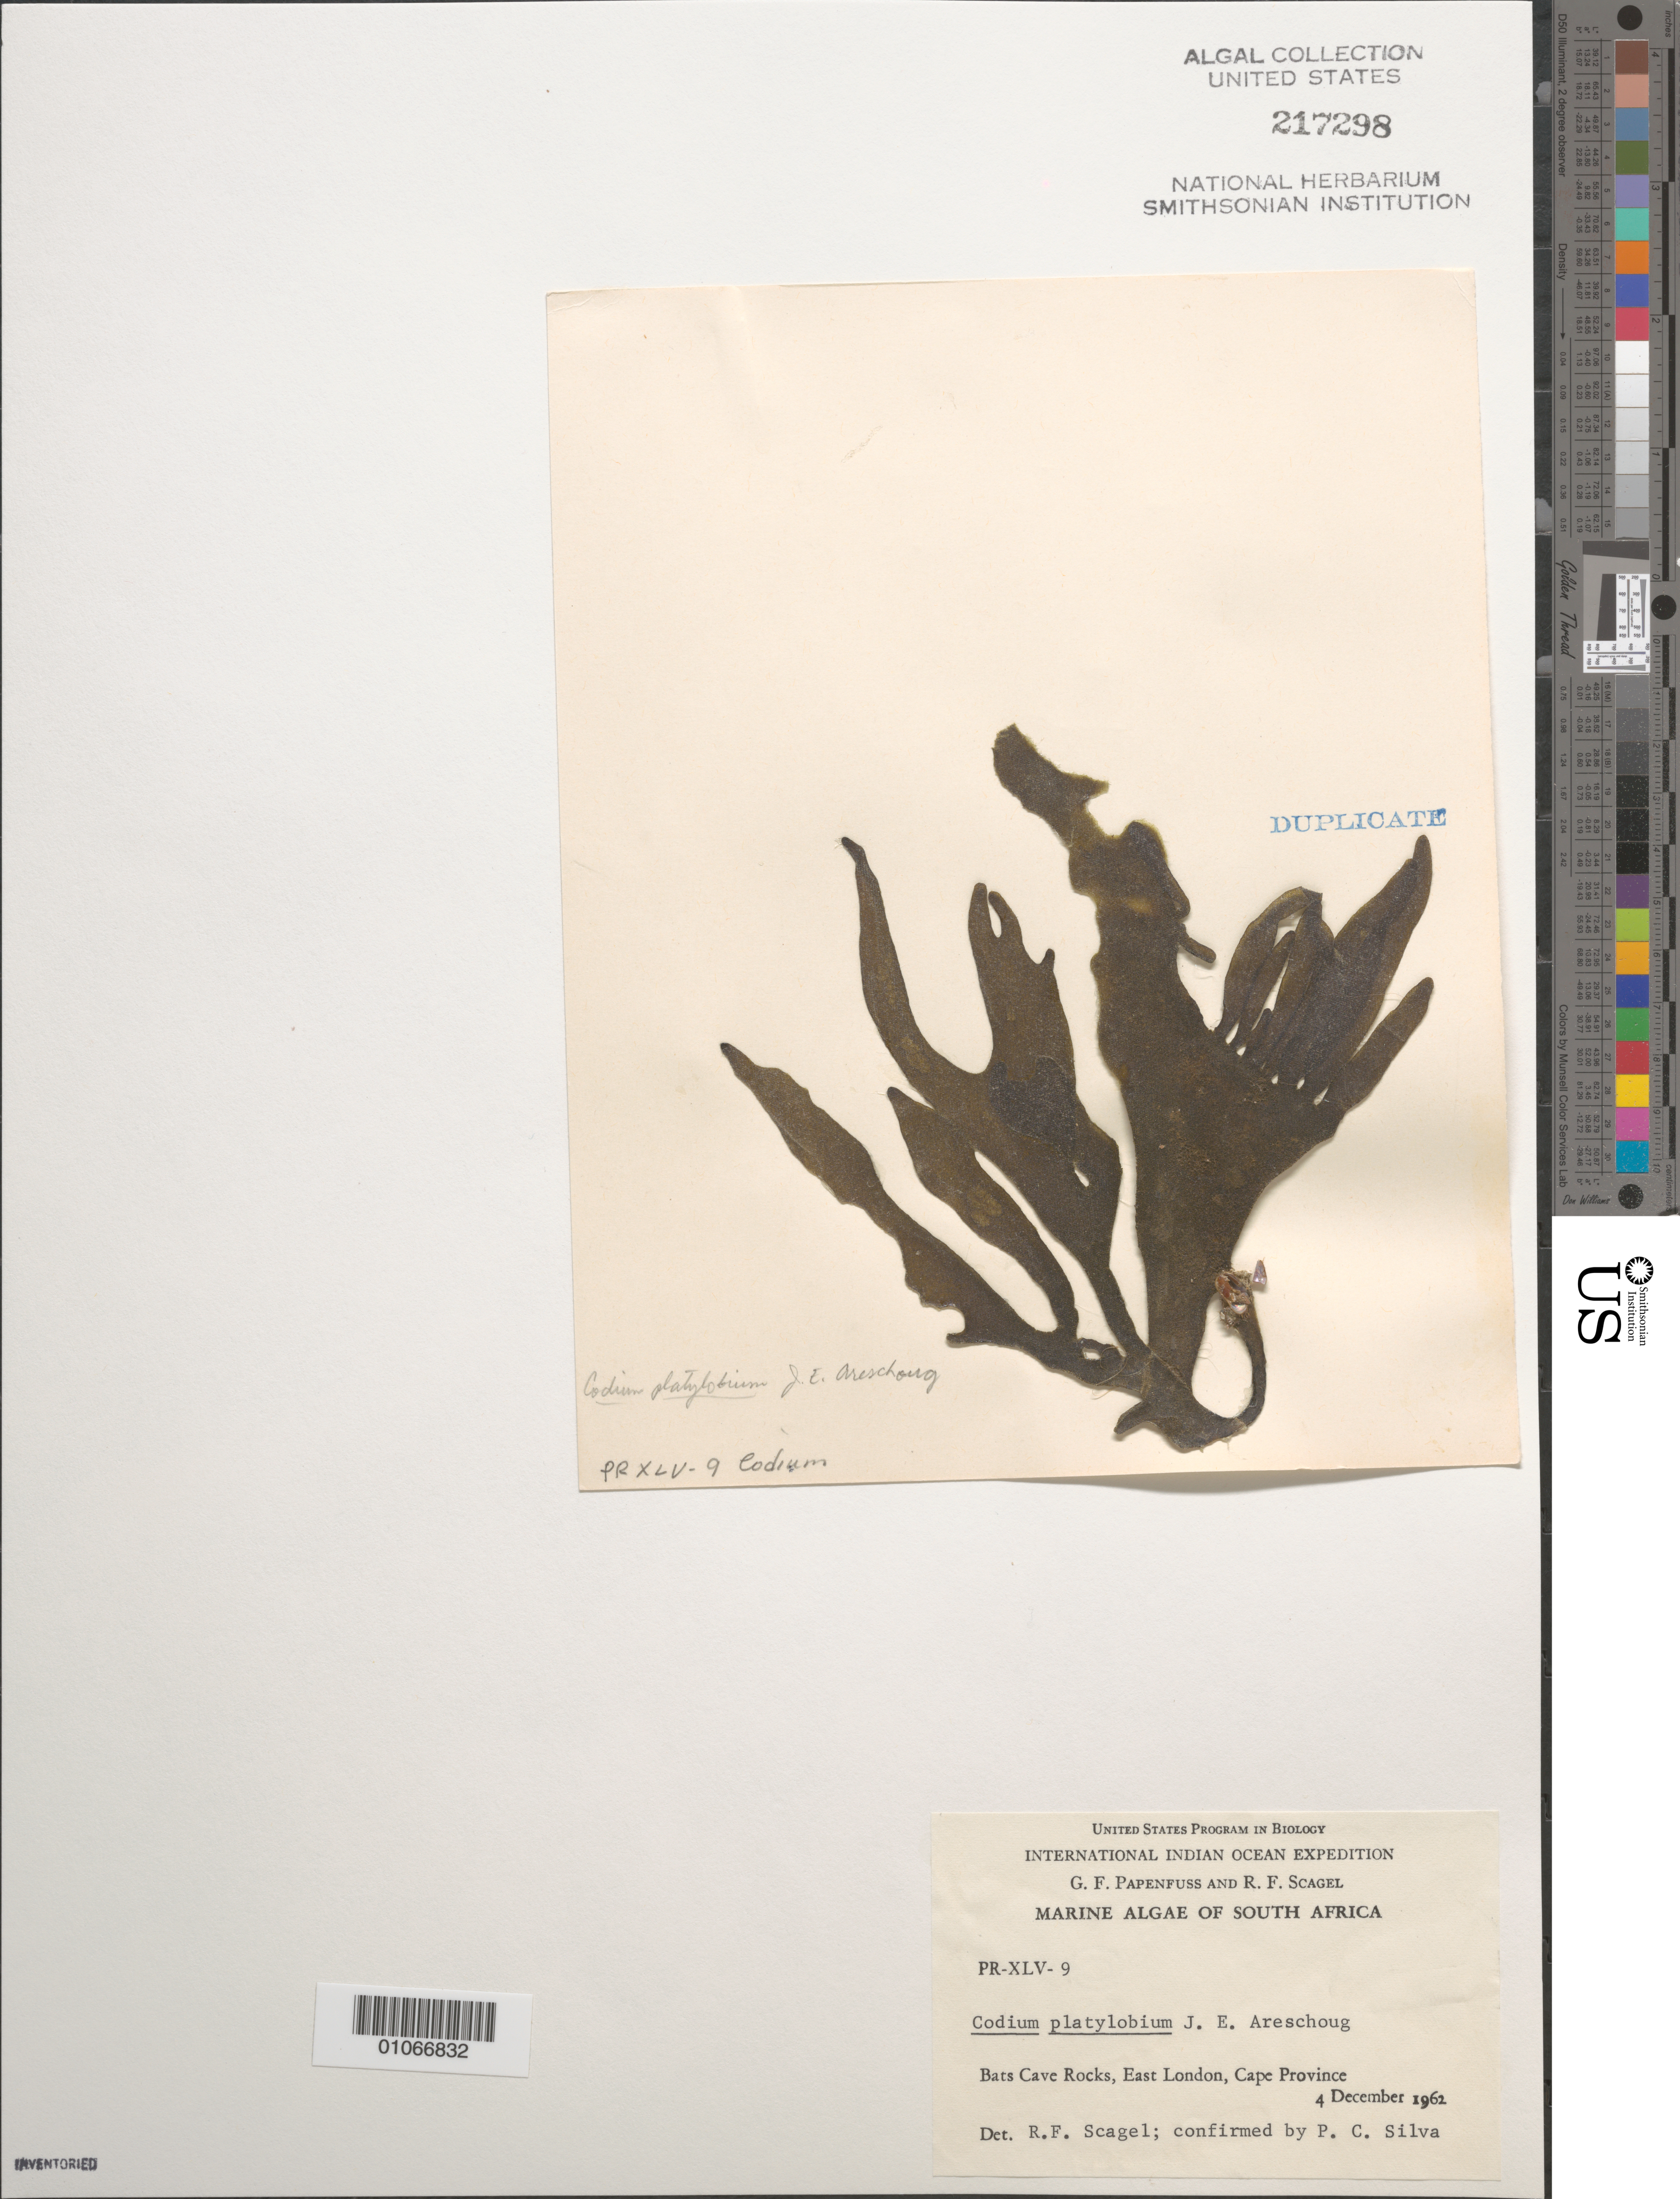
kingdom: Plantae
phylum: Chlorophyta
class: Ulvophyceae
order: Bryopsidales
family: Codiaceae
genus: Codium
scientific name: Codium platylobium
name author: Aresch.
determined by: Scagel, R. F.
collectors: G. Papenfuss & R. F. Scagel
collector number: PR-XLV-9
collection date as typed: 04 Dec 1962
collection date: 1962-12-04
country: South Africa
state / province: Eastern Cape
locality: Bats Cave Rocks, East London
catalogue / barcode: US 217298